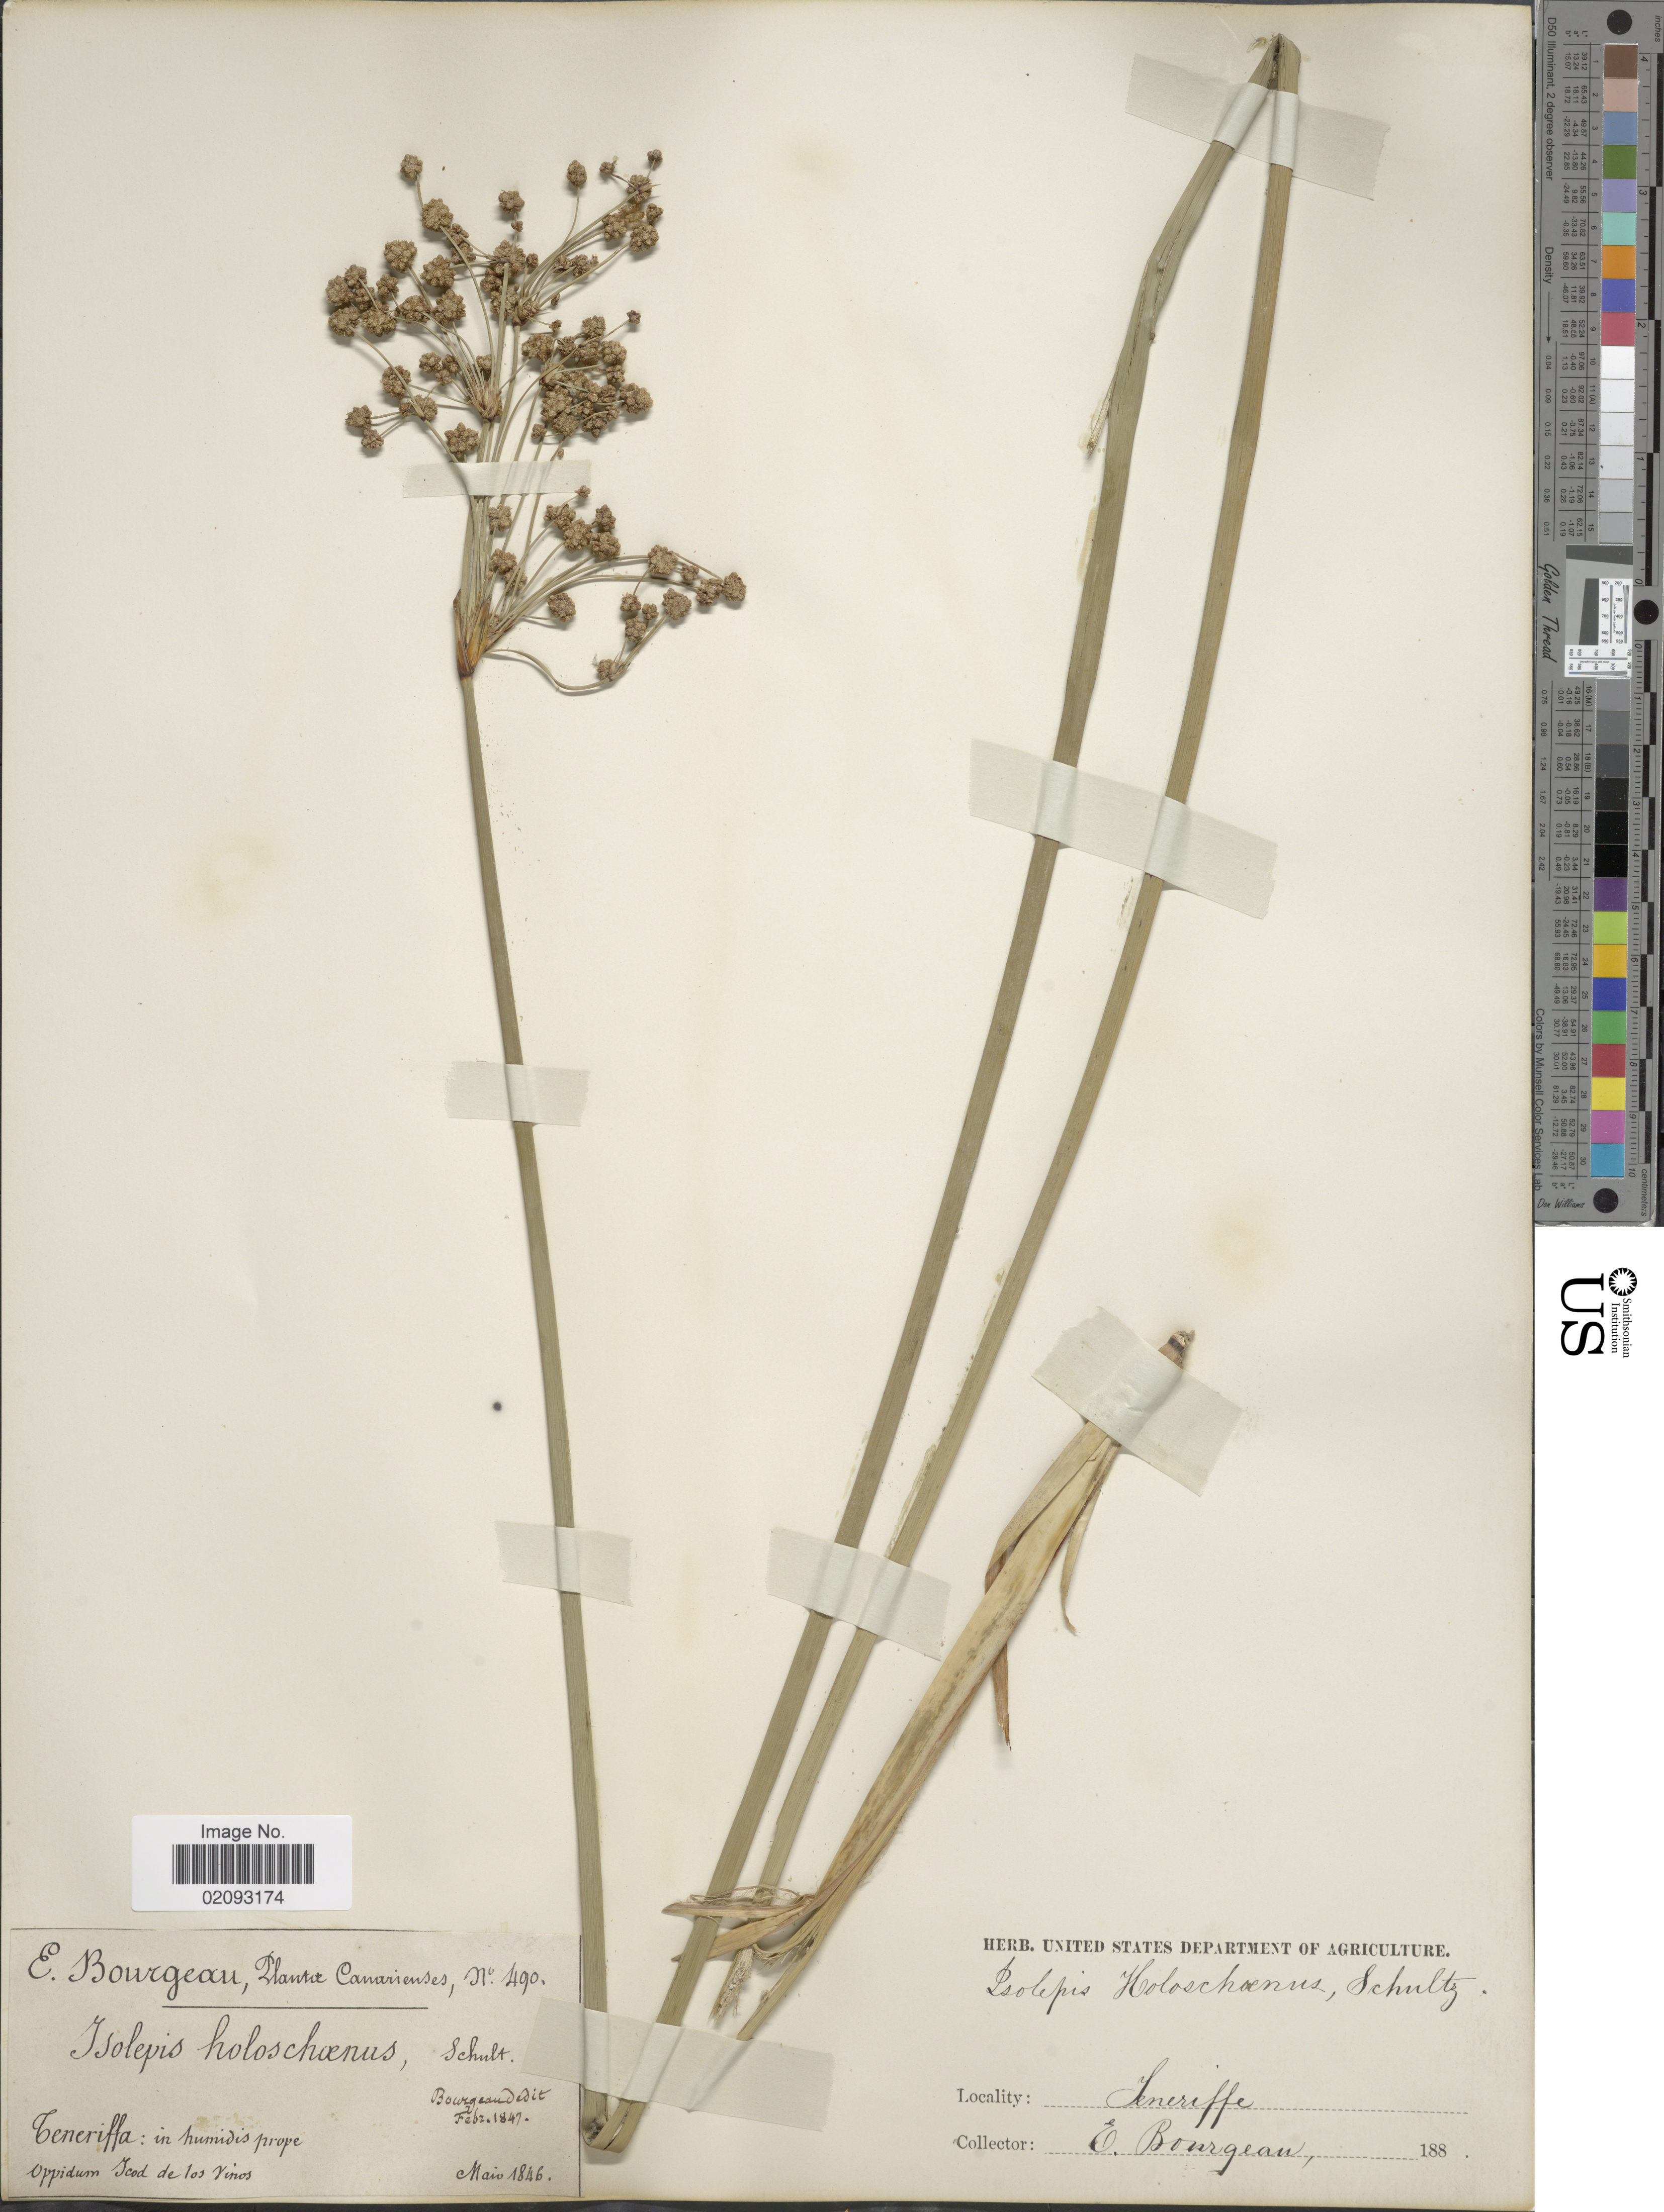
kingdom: Plantae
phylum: Tracheophyta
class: Liliopsida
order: Poales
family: Cyperaceae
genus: Scirpoides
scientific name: Scirpoides globifera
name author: (L. f.) Soják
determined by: Strong, M. T., (US), Smithsonian Institution - National Museum of Natural History (UNITED STATES)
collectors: E. Bourgeau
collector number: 490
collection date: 1846-05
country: Spain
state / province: Canarias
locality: Canarienses, in humidis prope Oppidum Icod de los Vinos.